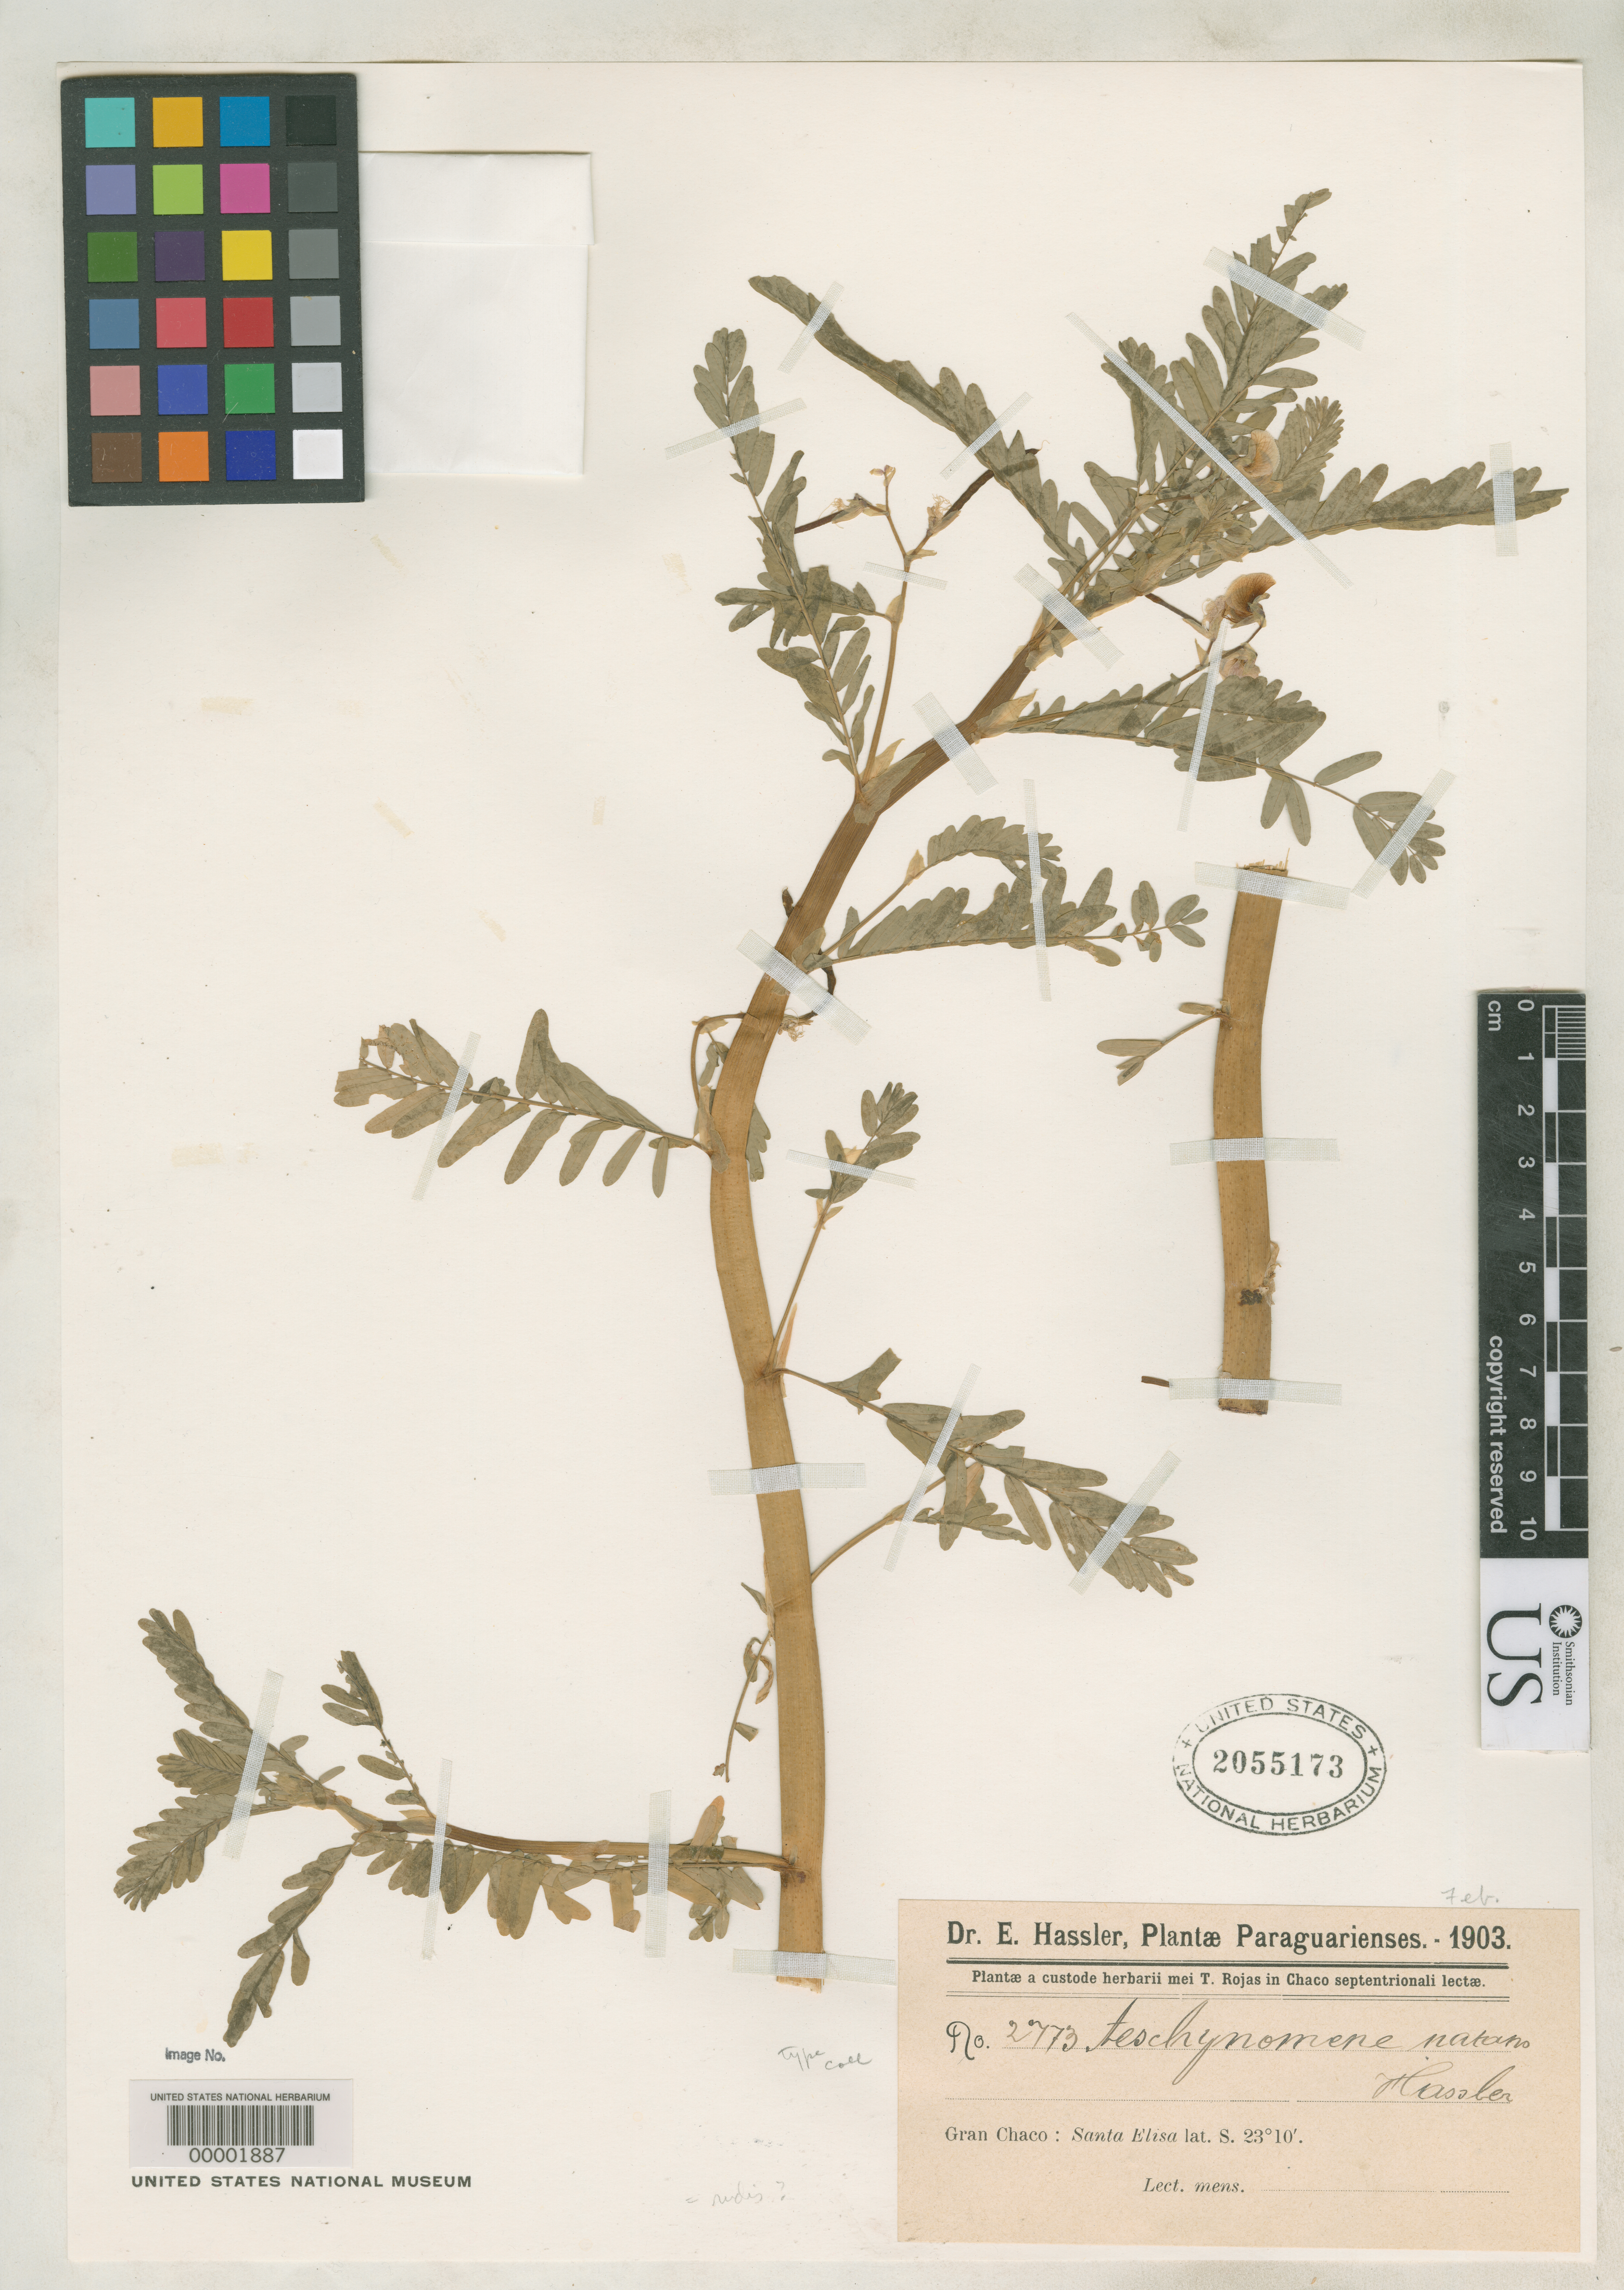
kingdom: Plantae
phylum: Tracheophyta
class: Magnoliopsida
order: Fabales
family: Fabaceae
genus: Aeschynomene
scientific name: Aeschynomene natans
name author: Hassl.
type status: Isotype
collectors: T. Rojas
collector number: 2773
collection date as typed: Feb 1903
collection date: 1903-02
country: Paraguay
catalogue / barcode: US 2055173